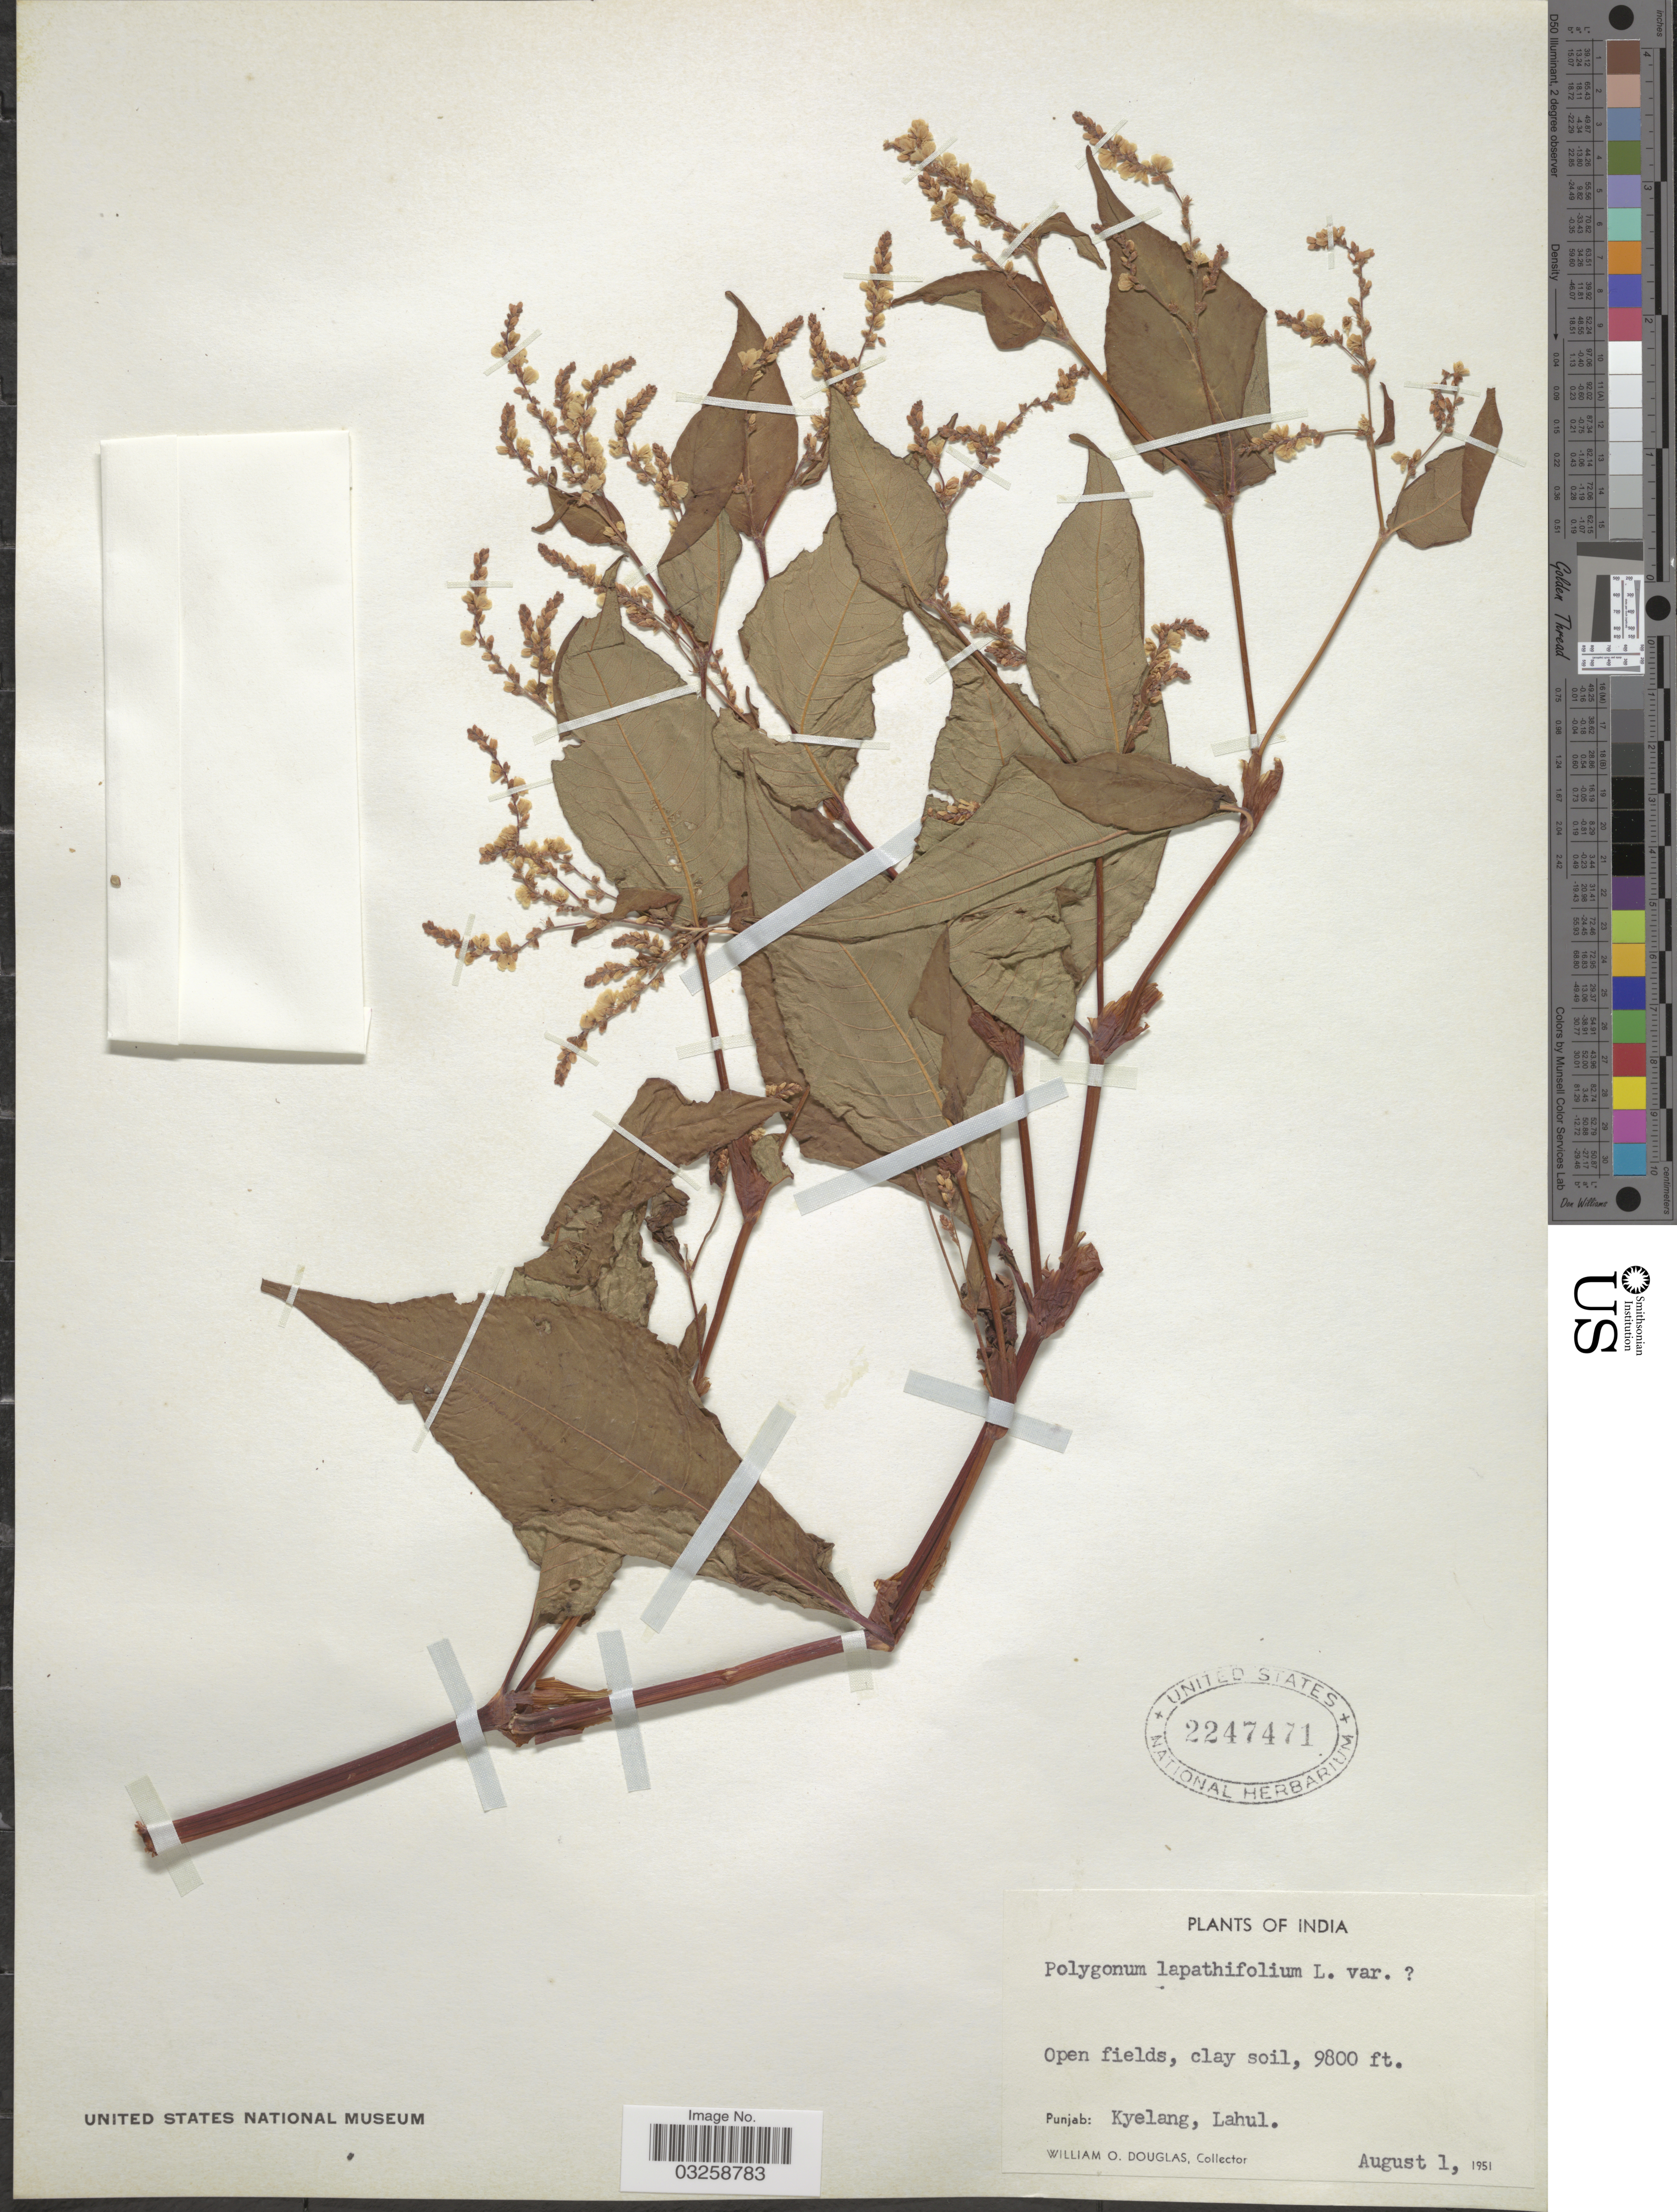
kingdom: Plantae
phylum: Tracheophyta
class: Magnoliopsida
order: Caryophyllales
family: Polygonaceae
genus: Polygonum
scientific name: Polygonum lapathifolium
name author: L.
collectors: W. Douglas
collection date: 1951-08-01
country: India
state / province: Punjab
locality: Kyelang, Lahul.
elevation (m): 2987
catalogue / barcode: US 2247471